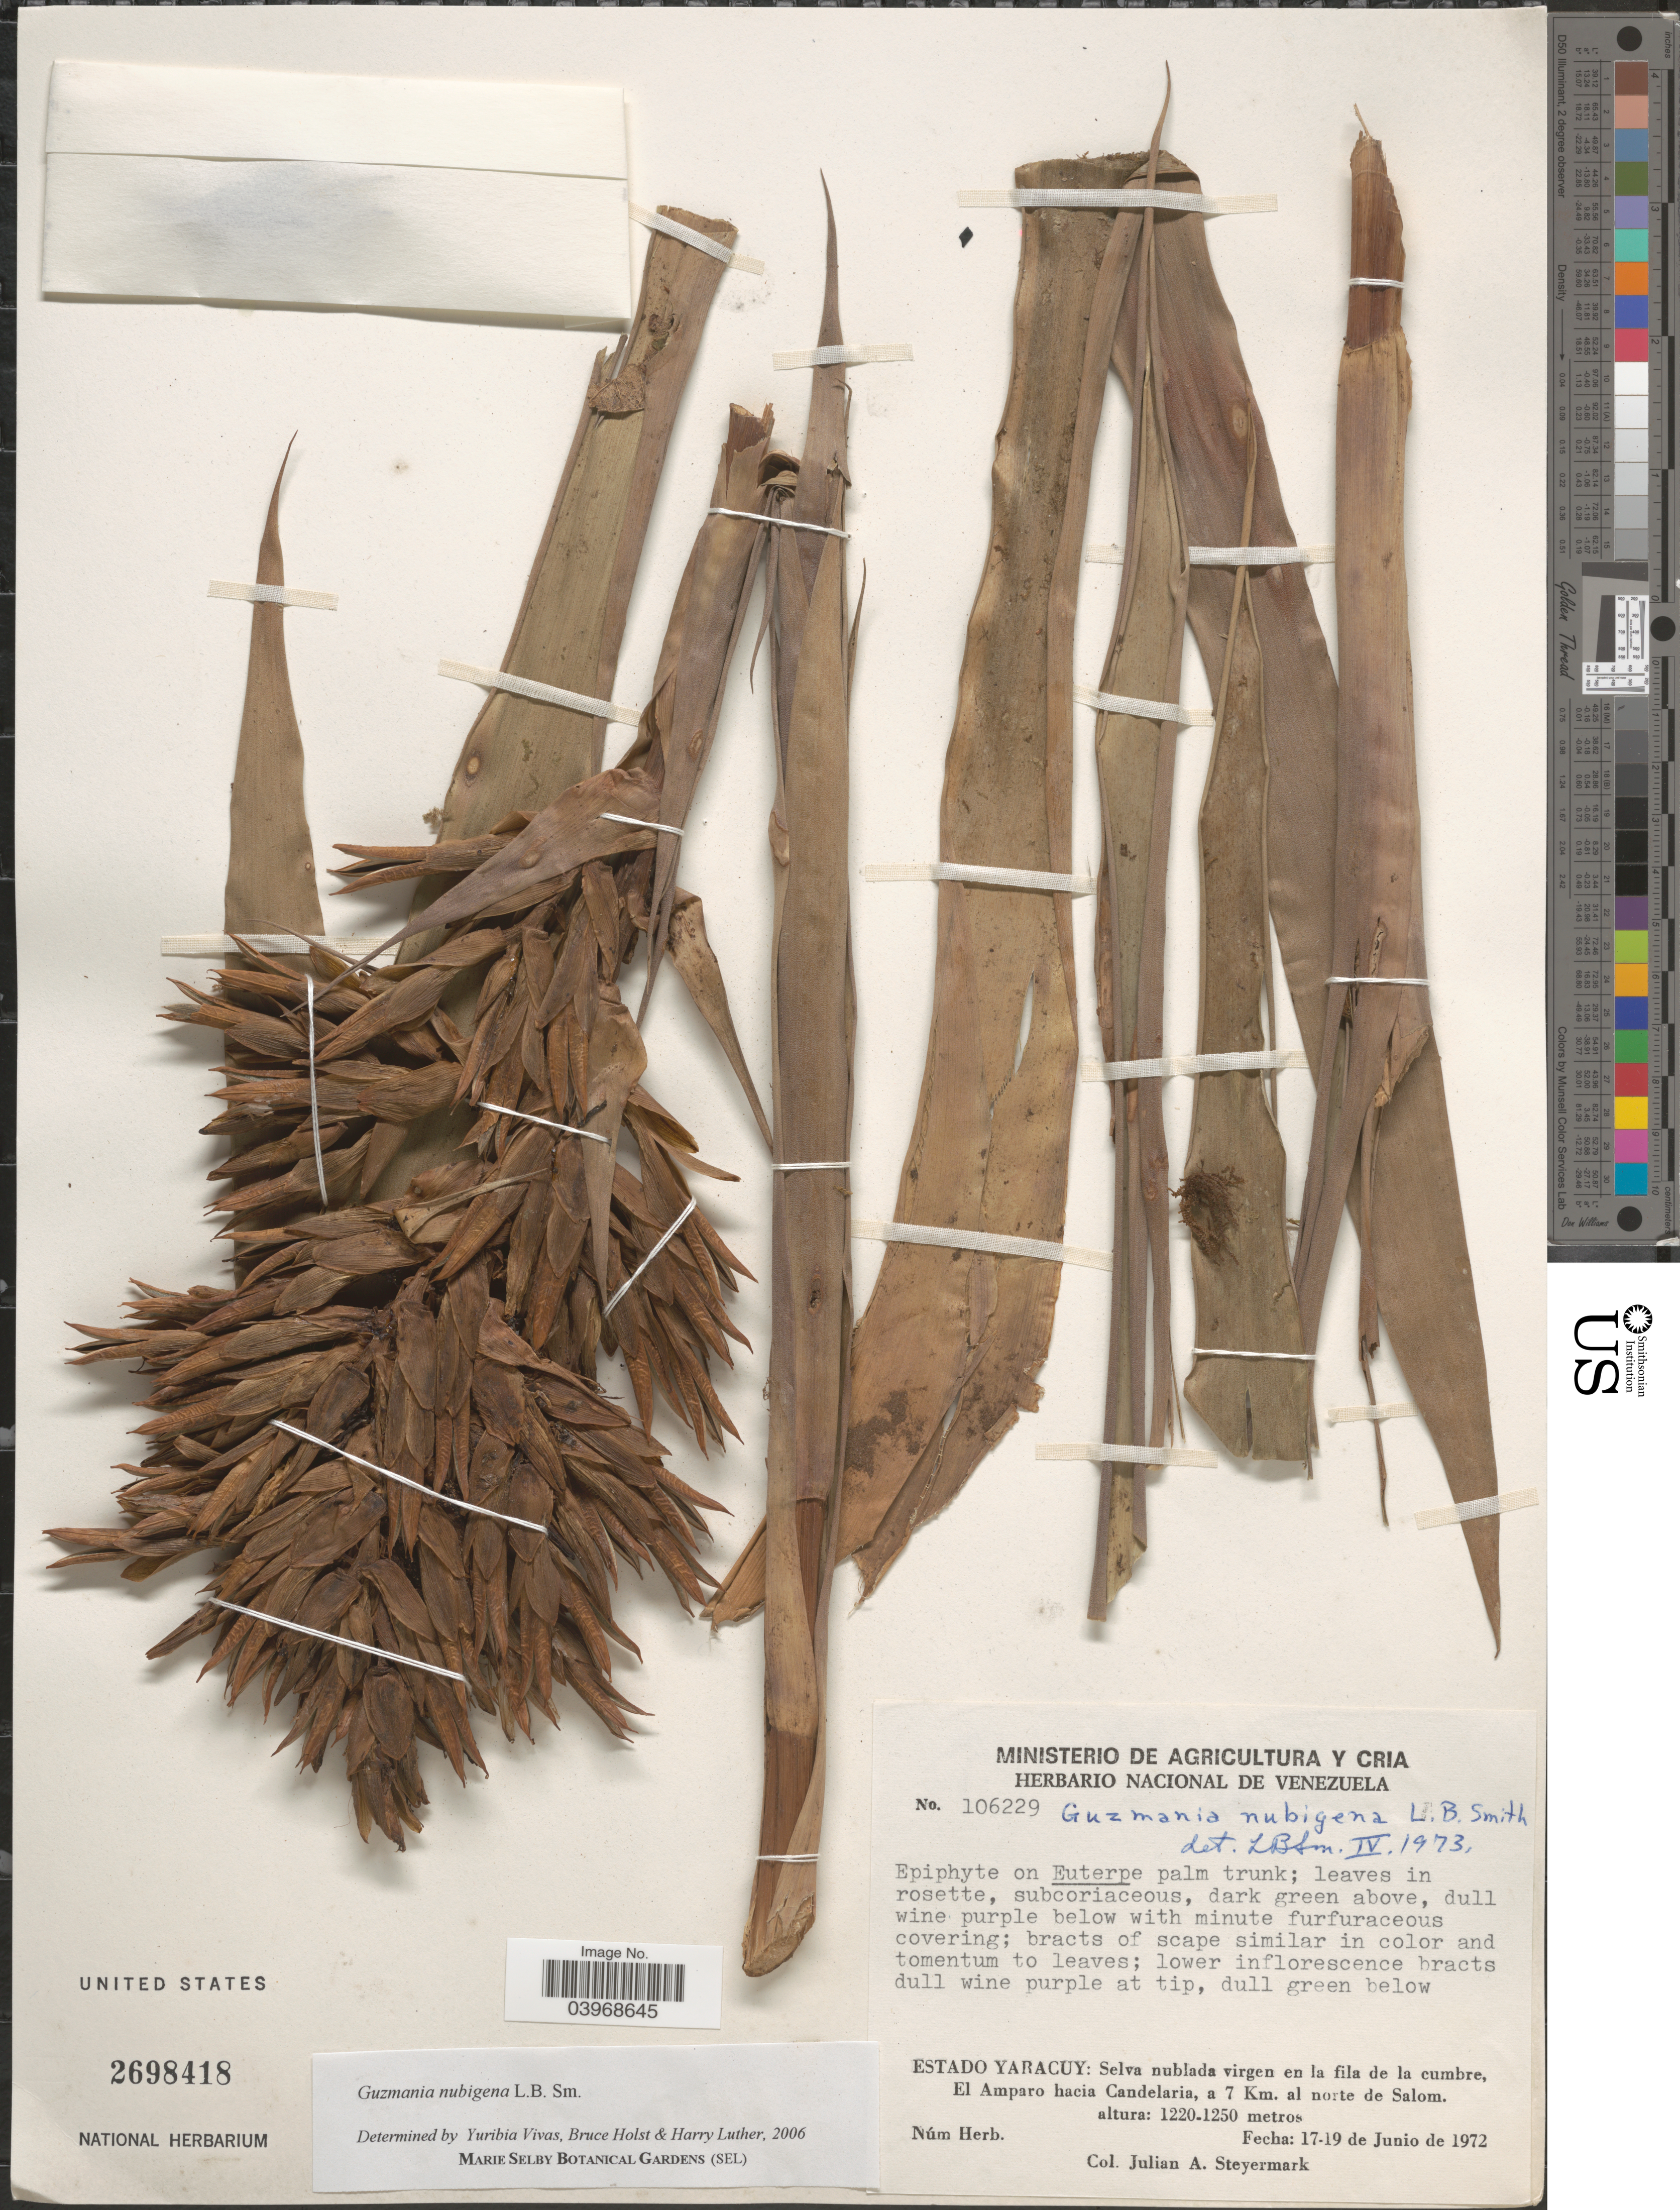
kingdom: Plantae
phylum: Tracheophyta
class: Liliopsida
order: Poales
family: Bromeliaceae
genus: Guzmania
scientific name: Guzmania nubigena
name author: L.B. Sm.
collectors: J. Steyermark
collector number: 106229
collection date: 1972-06-17/1972-06-19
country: Venezuela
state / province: Yaracuy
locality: Selva nublada virgen en la fila de la cumbre, El Amparo hacia Candelaria, a 7 Km. al norte de Salom.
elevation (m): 1220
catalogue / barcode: US 2698418